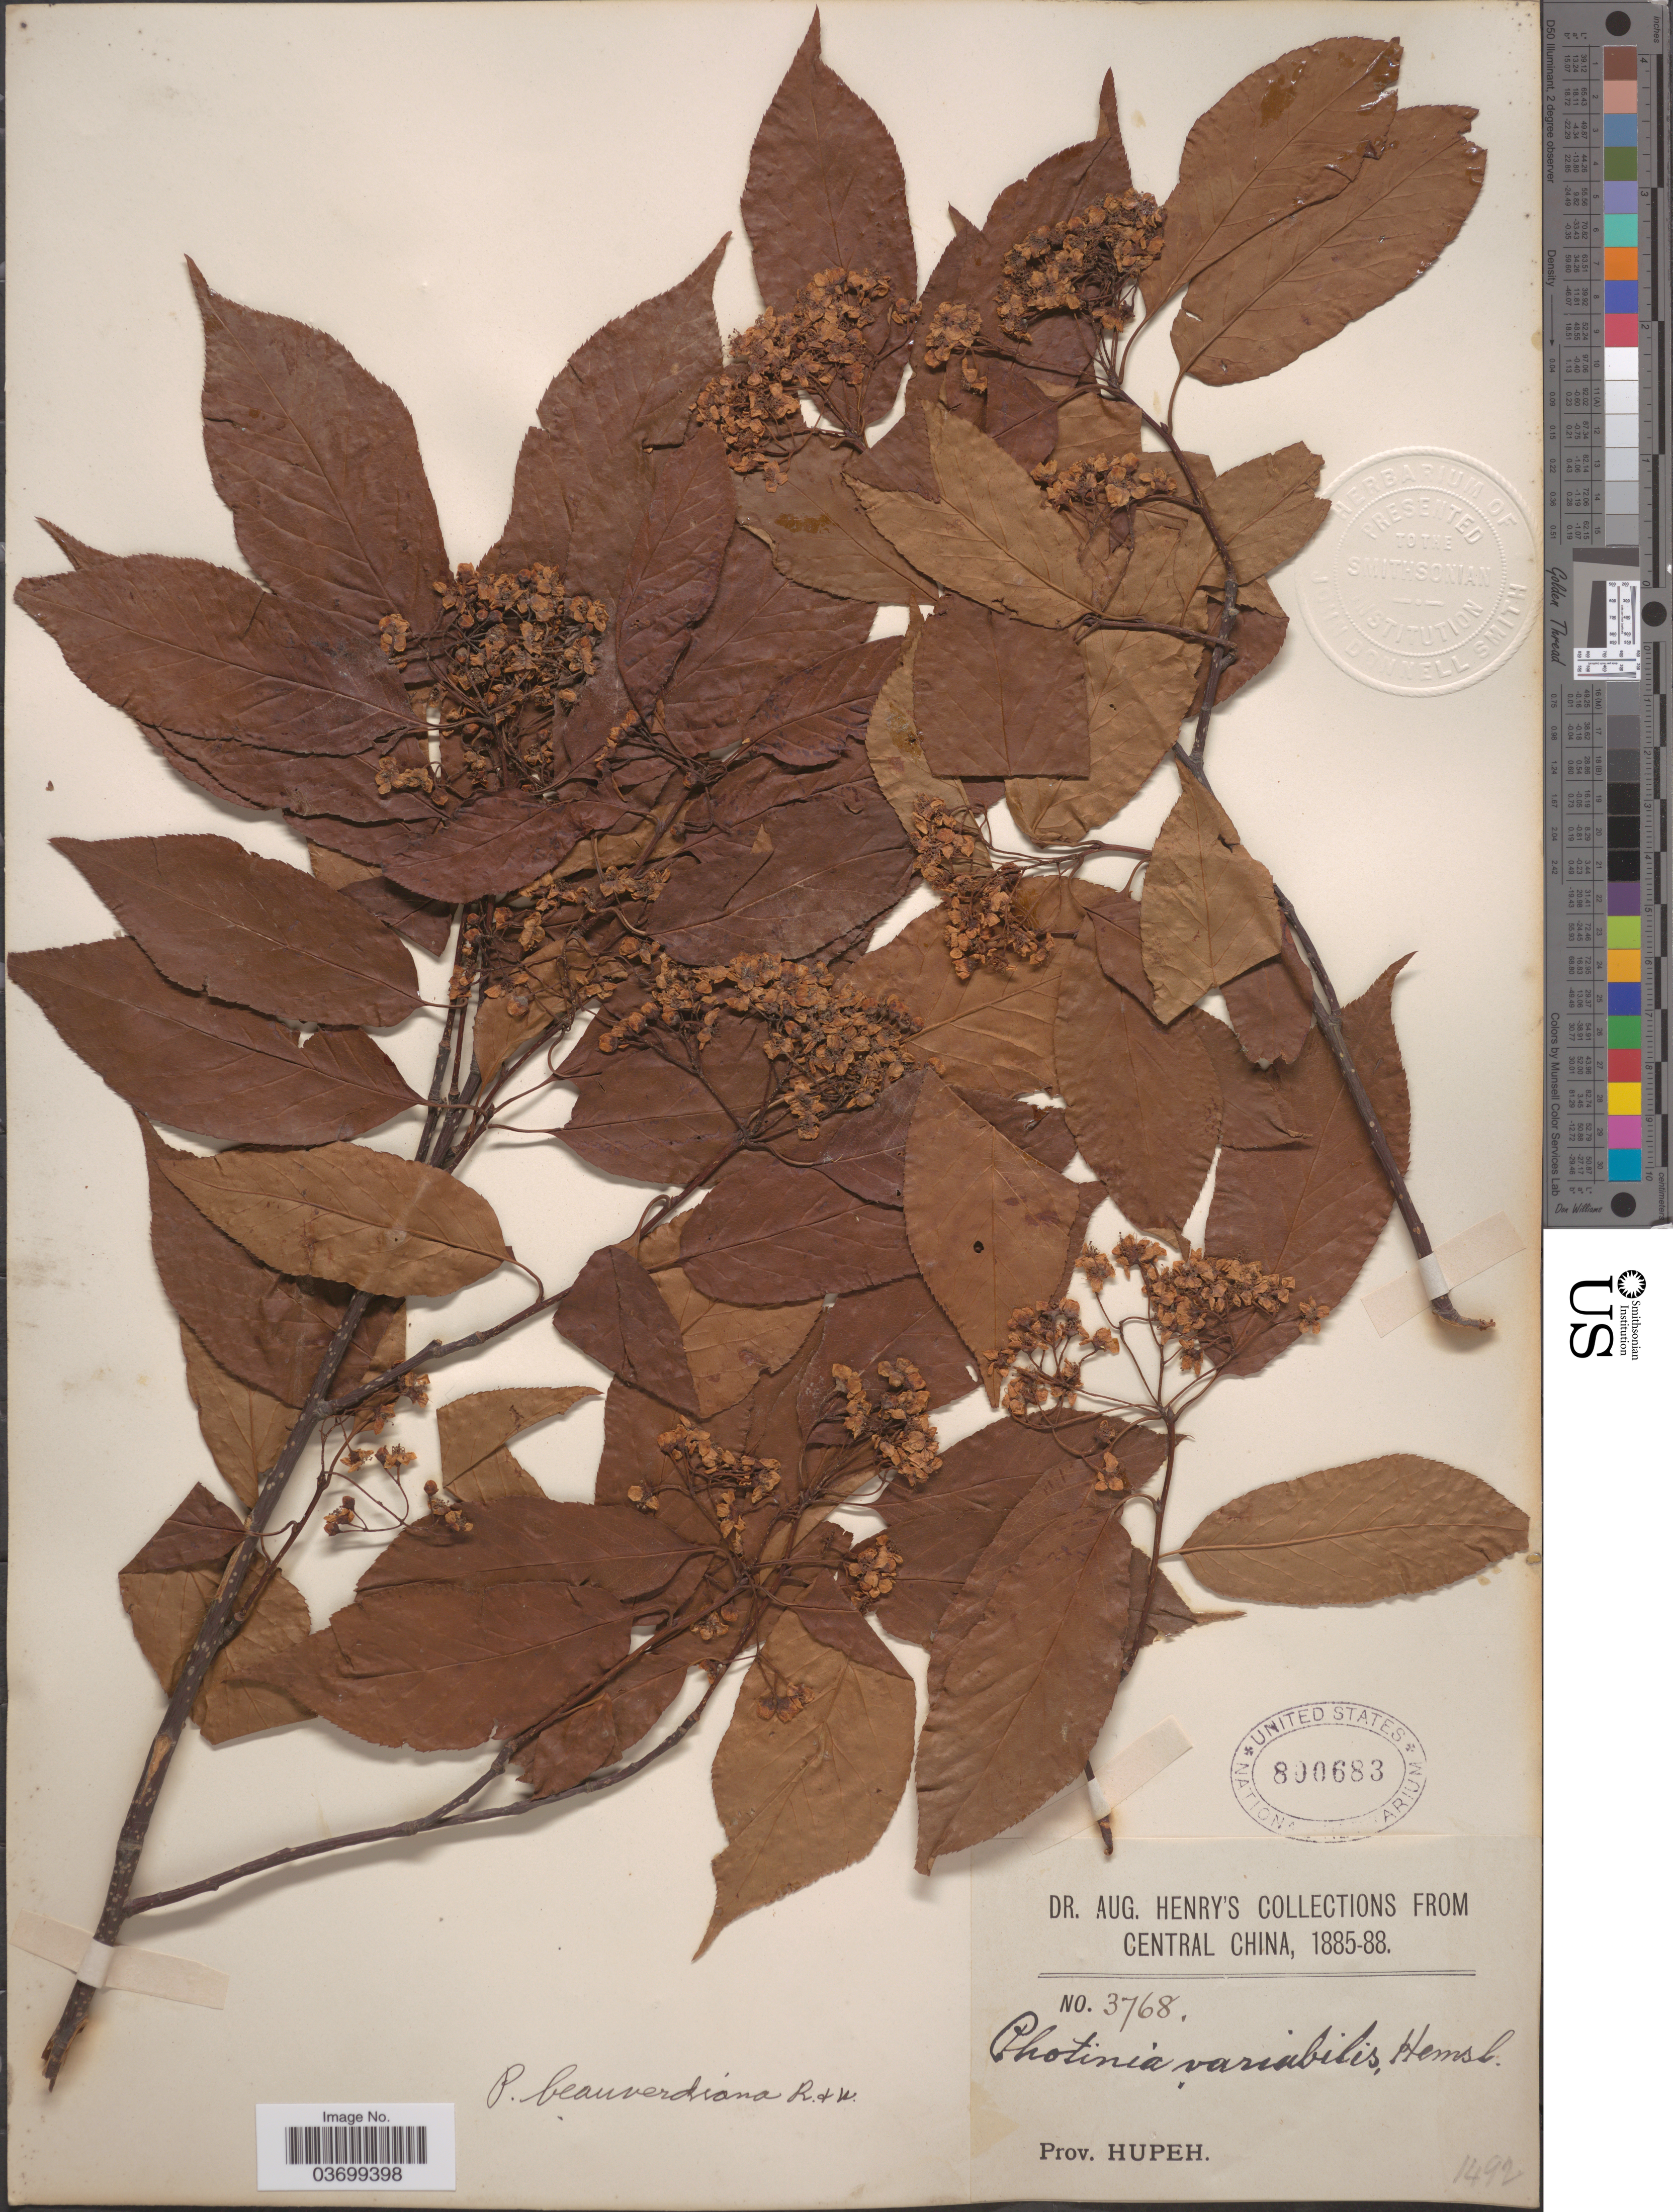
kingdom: Plantae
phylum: Tracheophyta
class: Magnoliopsida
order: Rosales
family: Rosaceae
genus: Photinia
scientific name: Photinia beauverdiana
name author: C.K. Schneid.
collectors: A. Henry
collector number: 3768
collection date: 1885/1888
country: China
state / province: Hubei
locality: Central China. Prov. Hupeh.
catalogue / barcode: US 800683